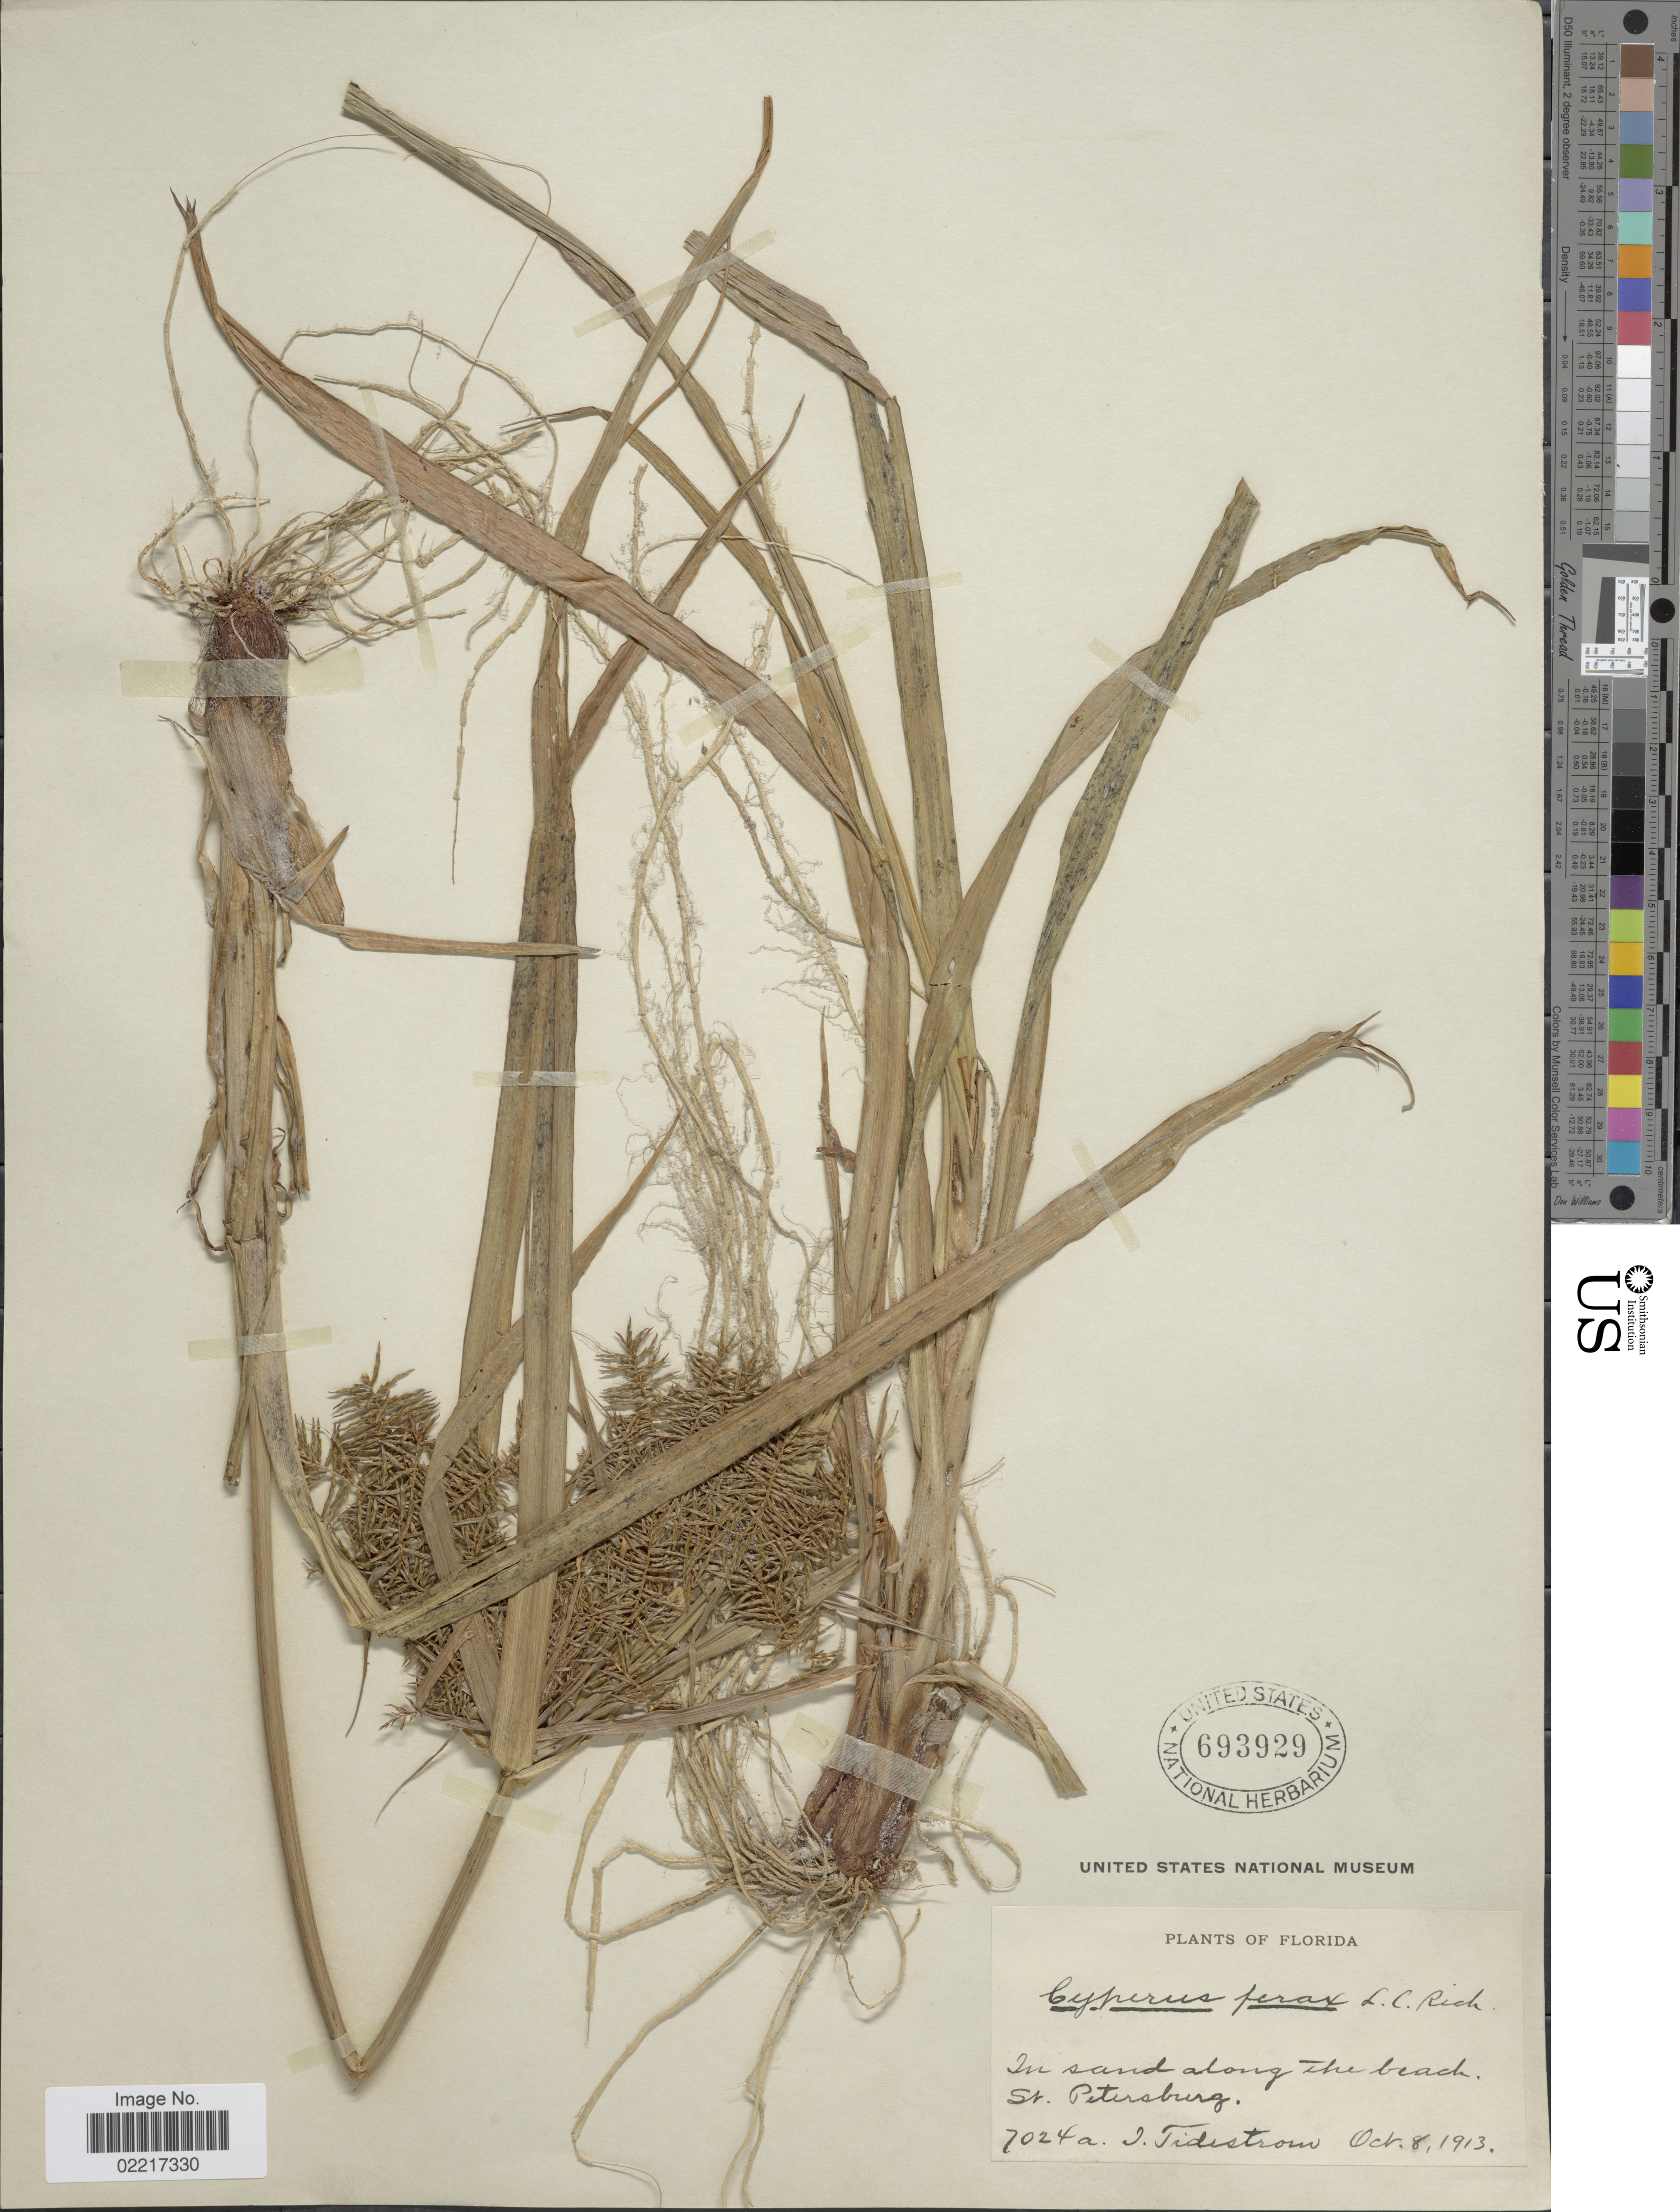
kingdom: Plantae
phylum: Tracheophyta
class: Liliopsida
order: Poales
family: Cyperaceae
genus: Cyperus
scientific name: Cyperus odoratus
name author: L.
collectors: I. F. Tidestrom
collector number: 7024a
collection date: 1913-10-08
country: United States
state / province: Florida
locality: In sand along the beach, St. Petersburg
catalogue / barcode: US 693929